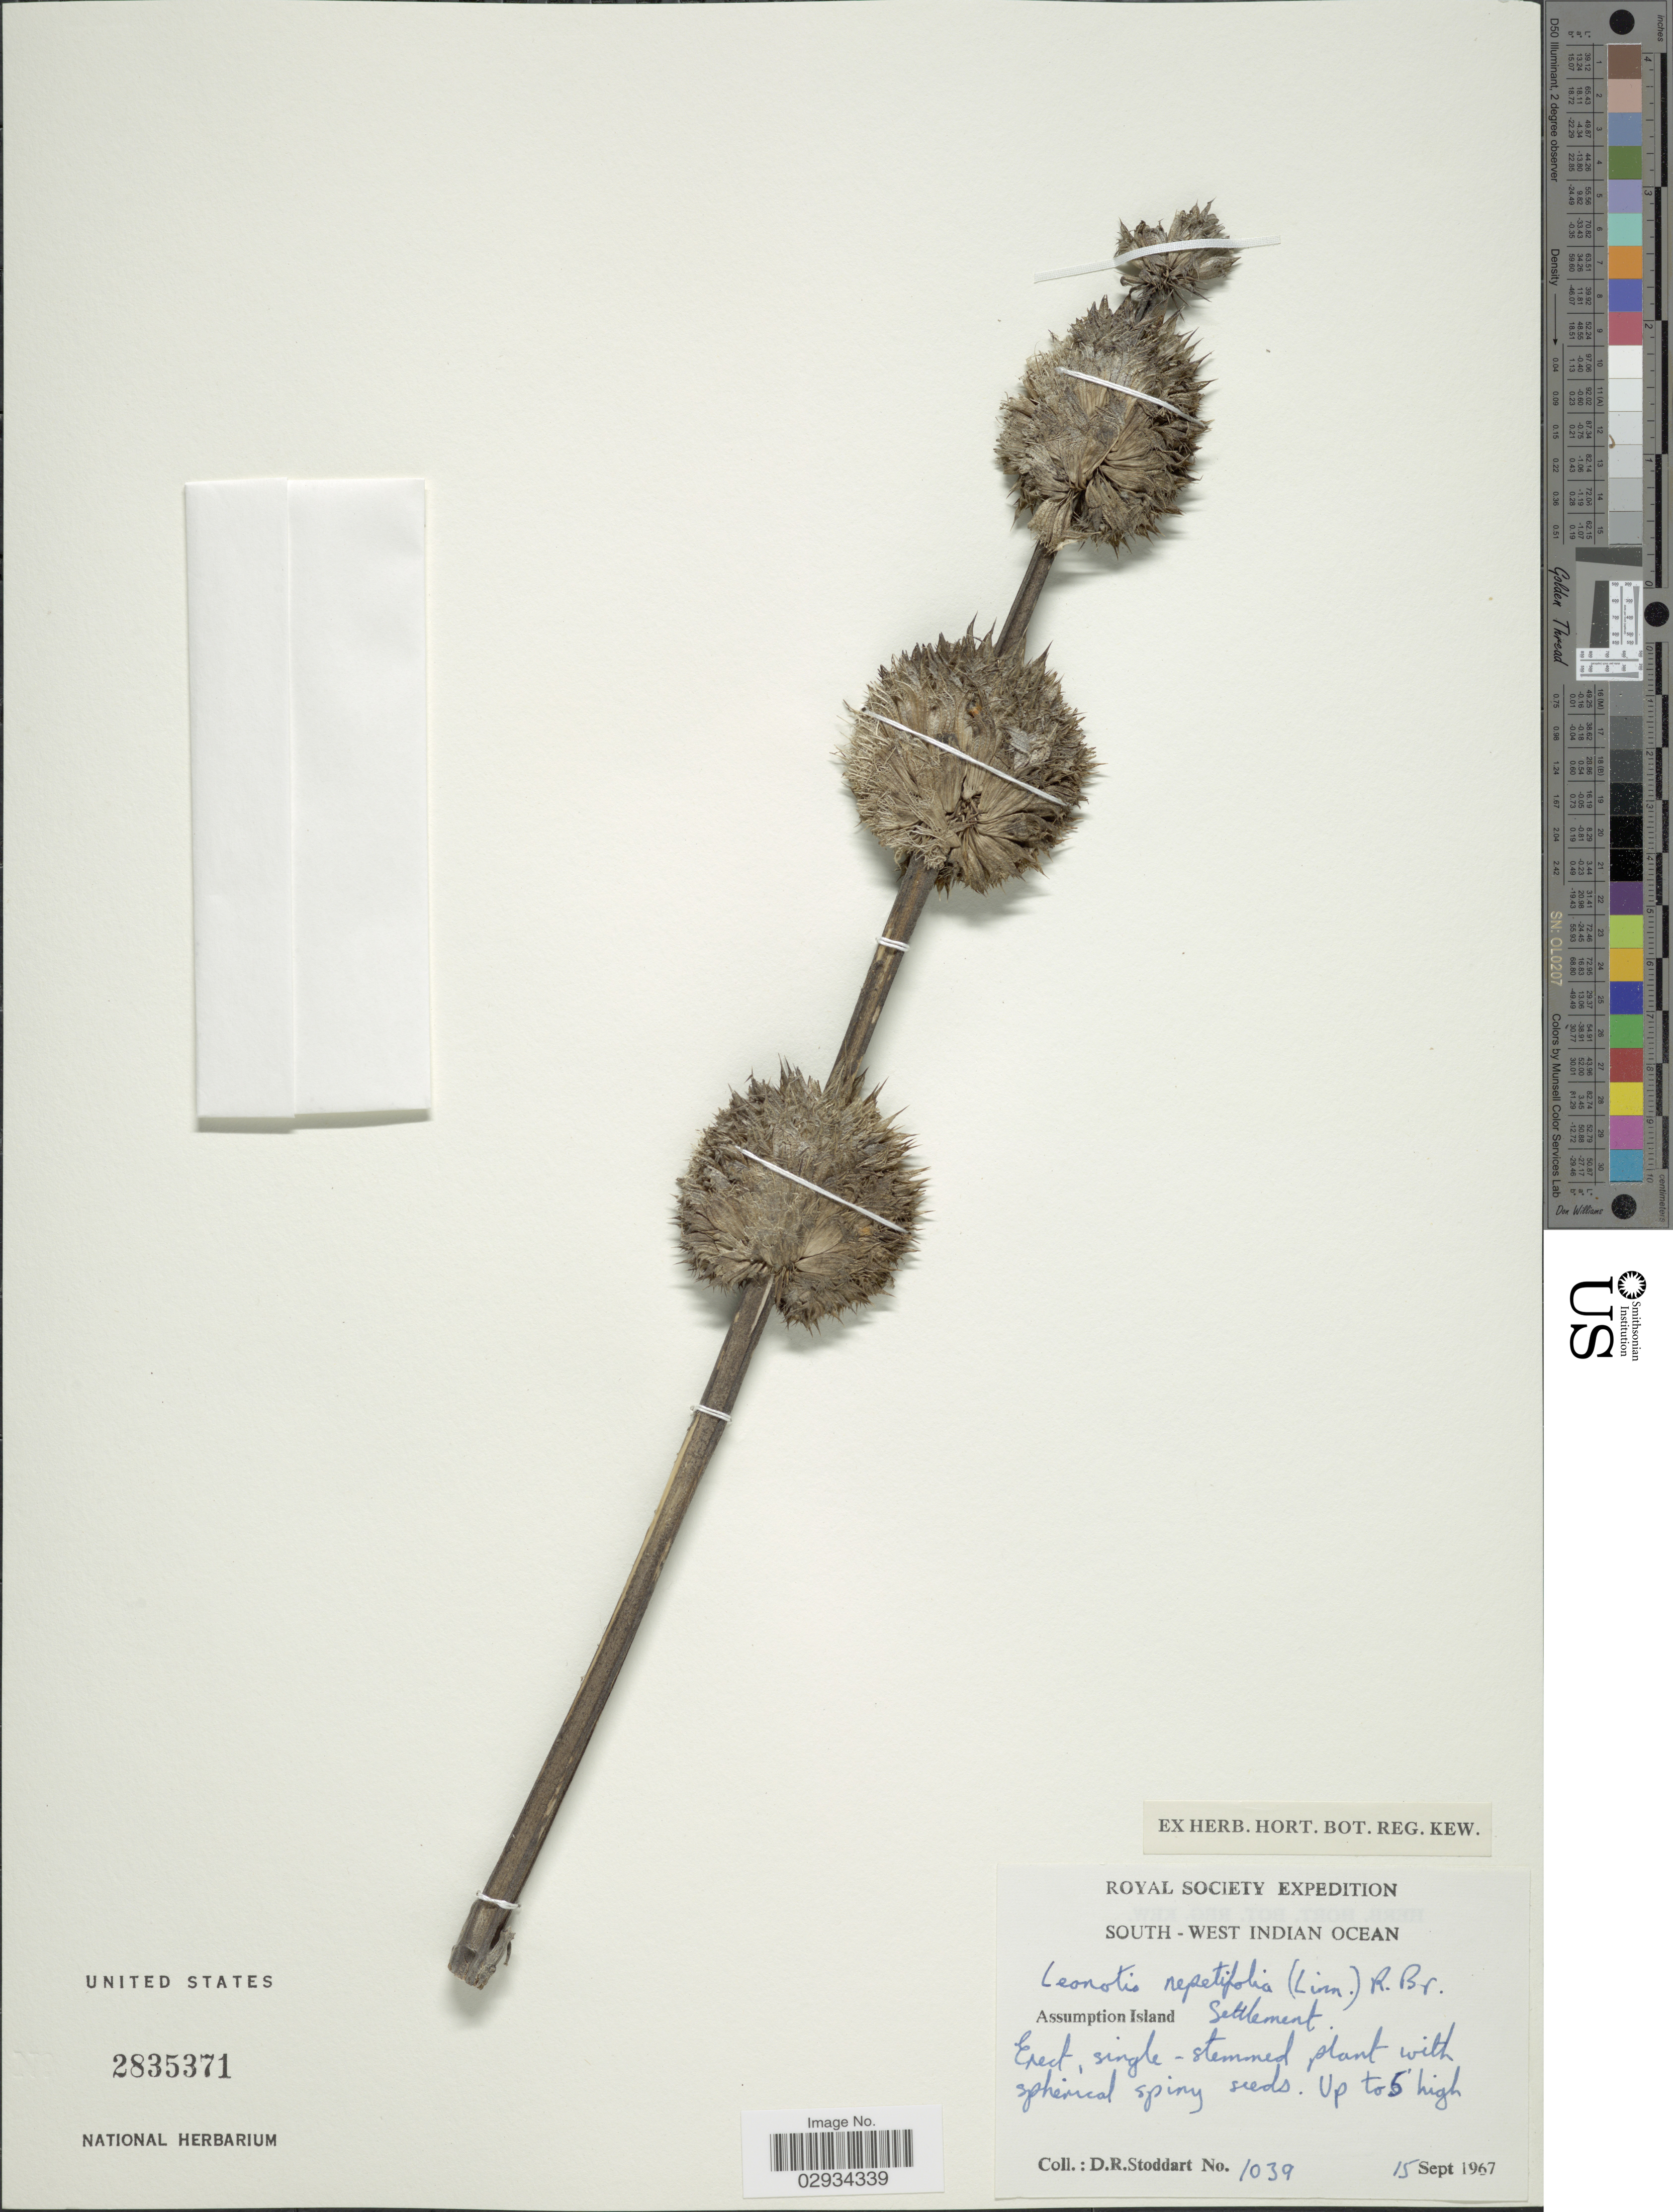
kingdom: Plantae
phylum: Tracheophyta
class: Magnoliopsida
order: Lamiales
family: Lamiaceae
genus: Leonotis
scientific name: Leonotis nepetifolia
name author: (L.) R. Br.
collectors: D. R. Stoddart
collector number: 1039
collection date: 1967-09-15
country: Seychelles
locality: South-West Indian Ocean. Assumption Island. Settlement.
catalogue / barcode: US 2835371